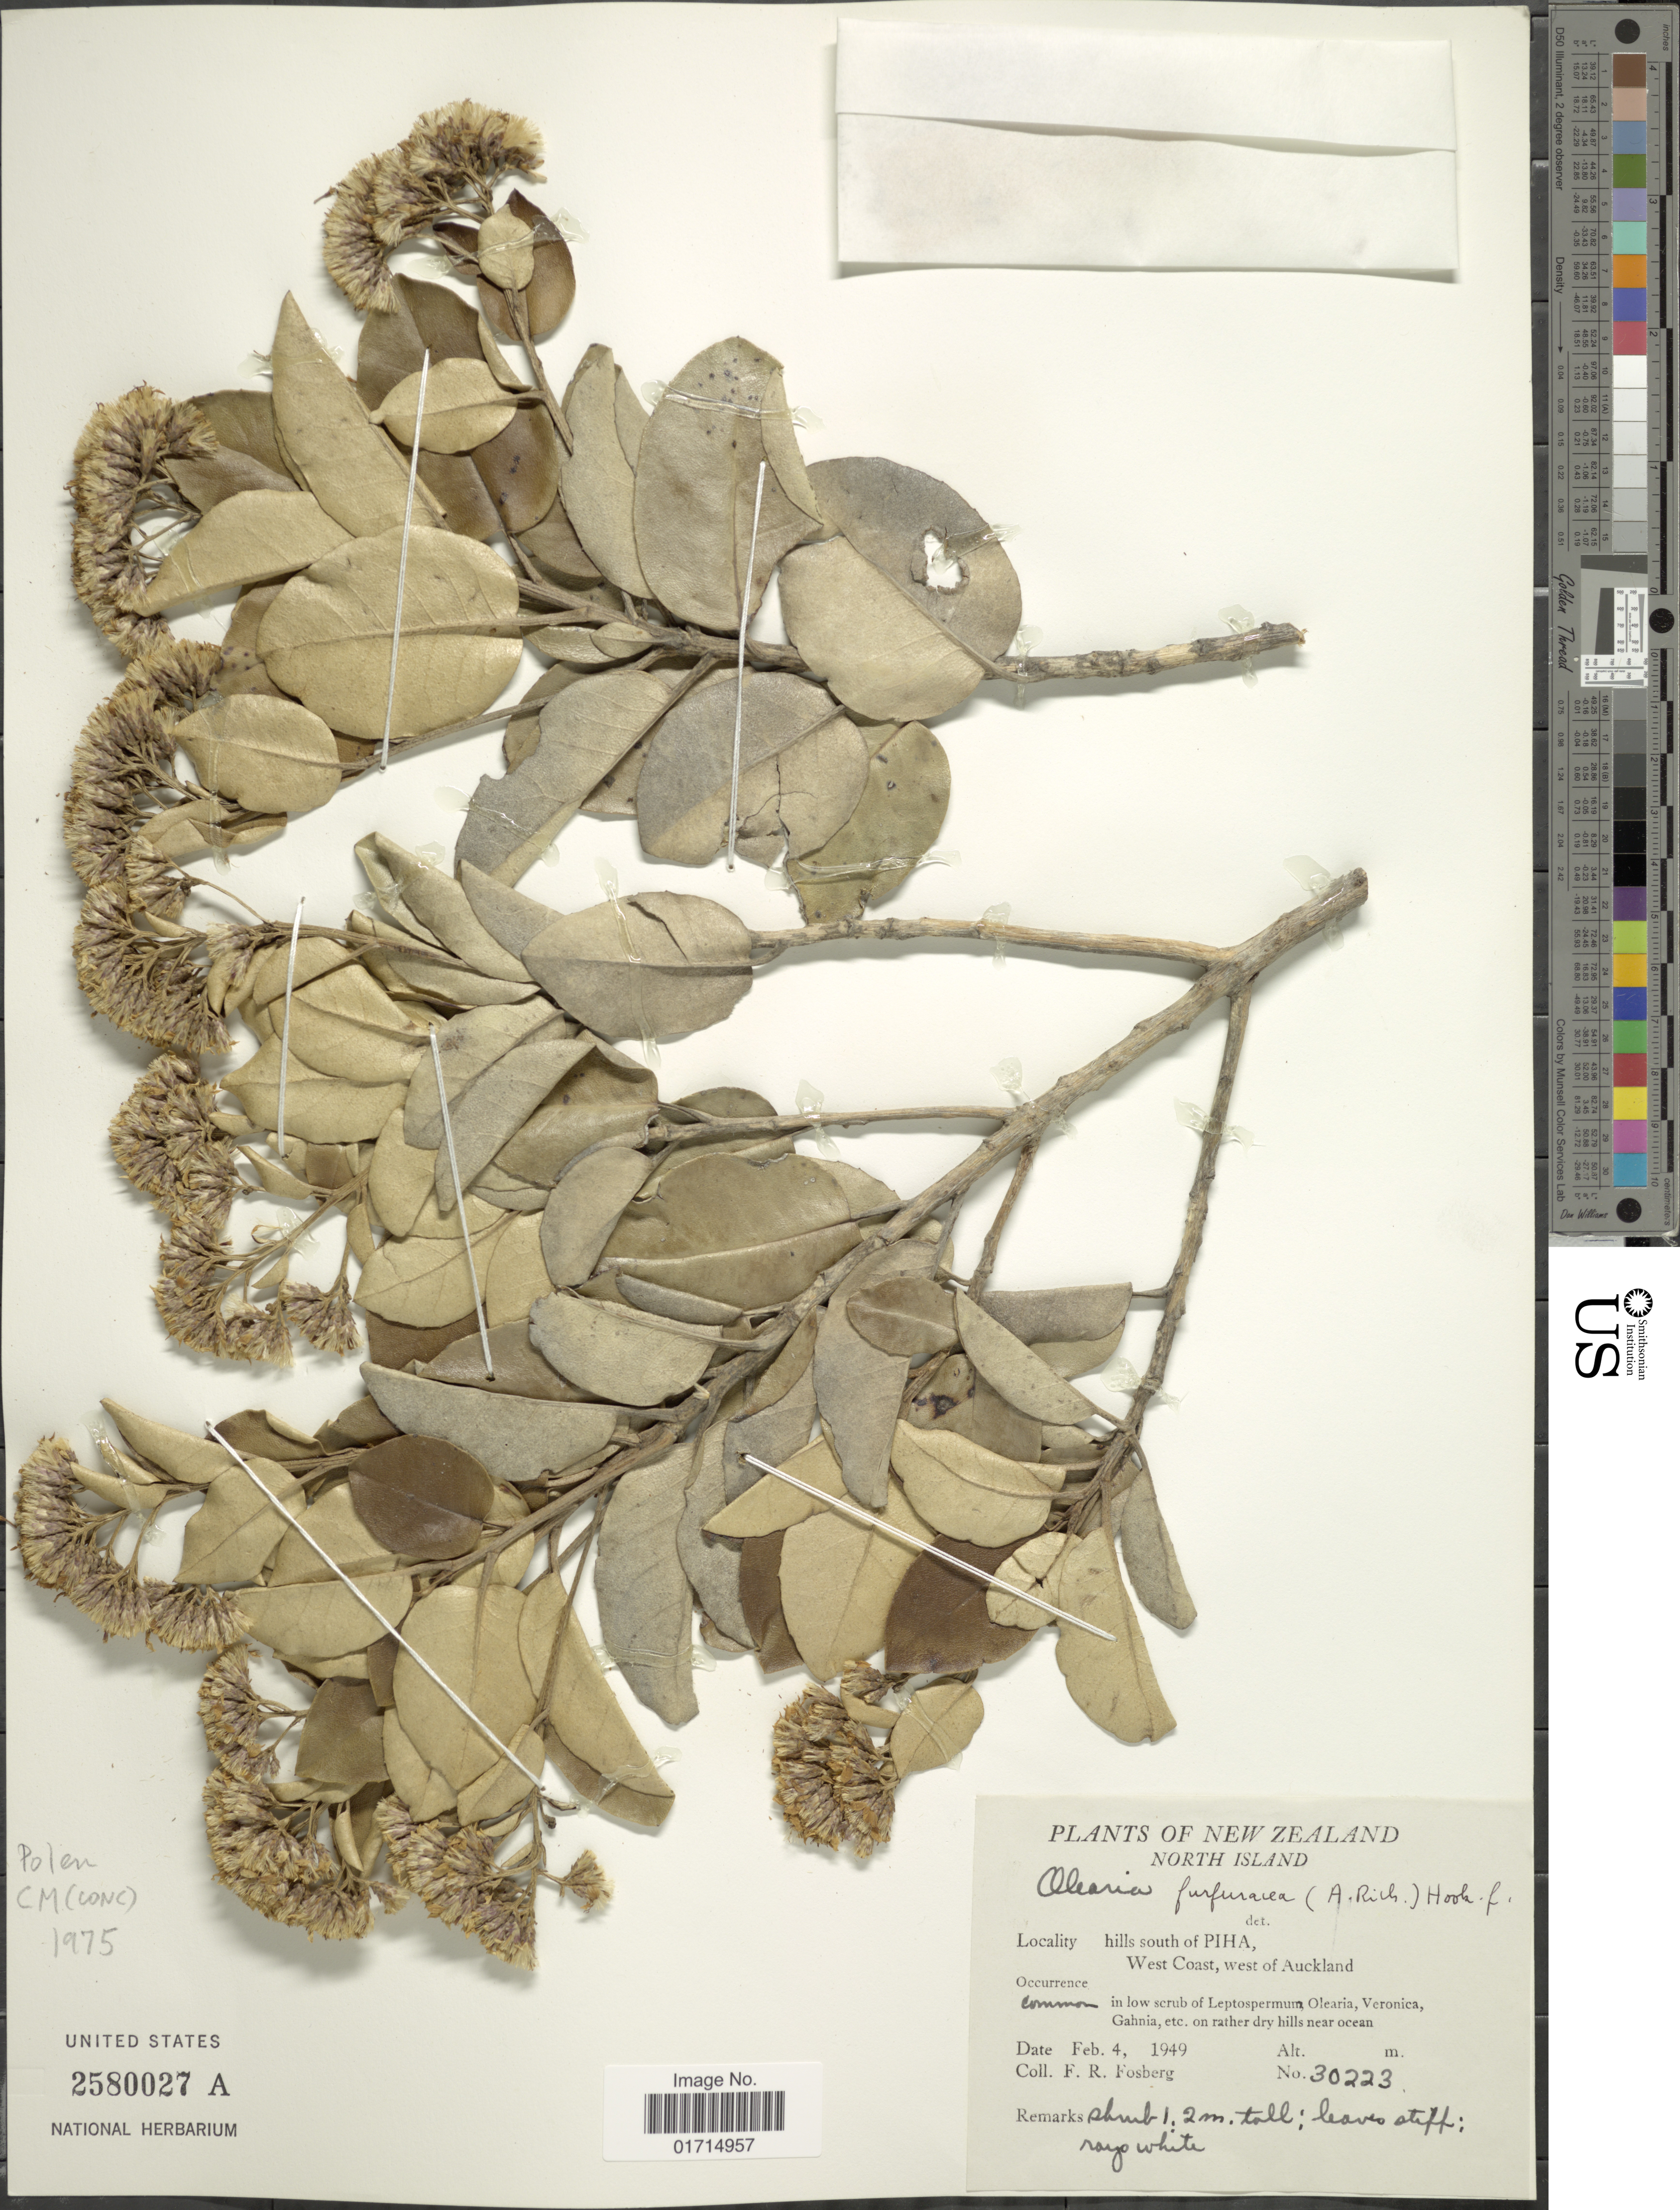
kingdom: Plantae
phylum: Tracheophyta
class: Magnoliopsida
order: Asterales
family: Asteraceae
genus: Olearia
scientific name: Olearia furfuracea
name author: (A. Rich.) Hook. f.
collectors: F. R. Fosberg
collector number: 30223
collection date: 1949-02-04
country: New Zealand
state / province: West Coast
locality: New Zealand. North Island. hills south of PIHA. West Coast, west of Auckland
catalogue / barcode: US 2580027A